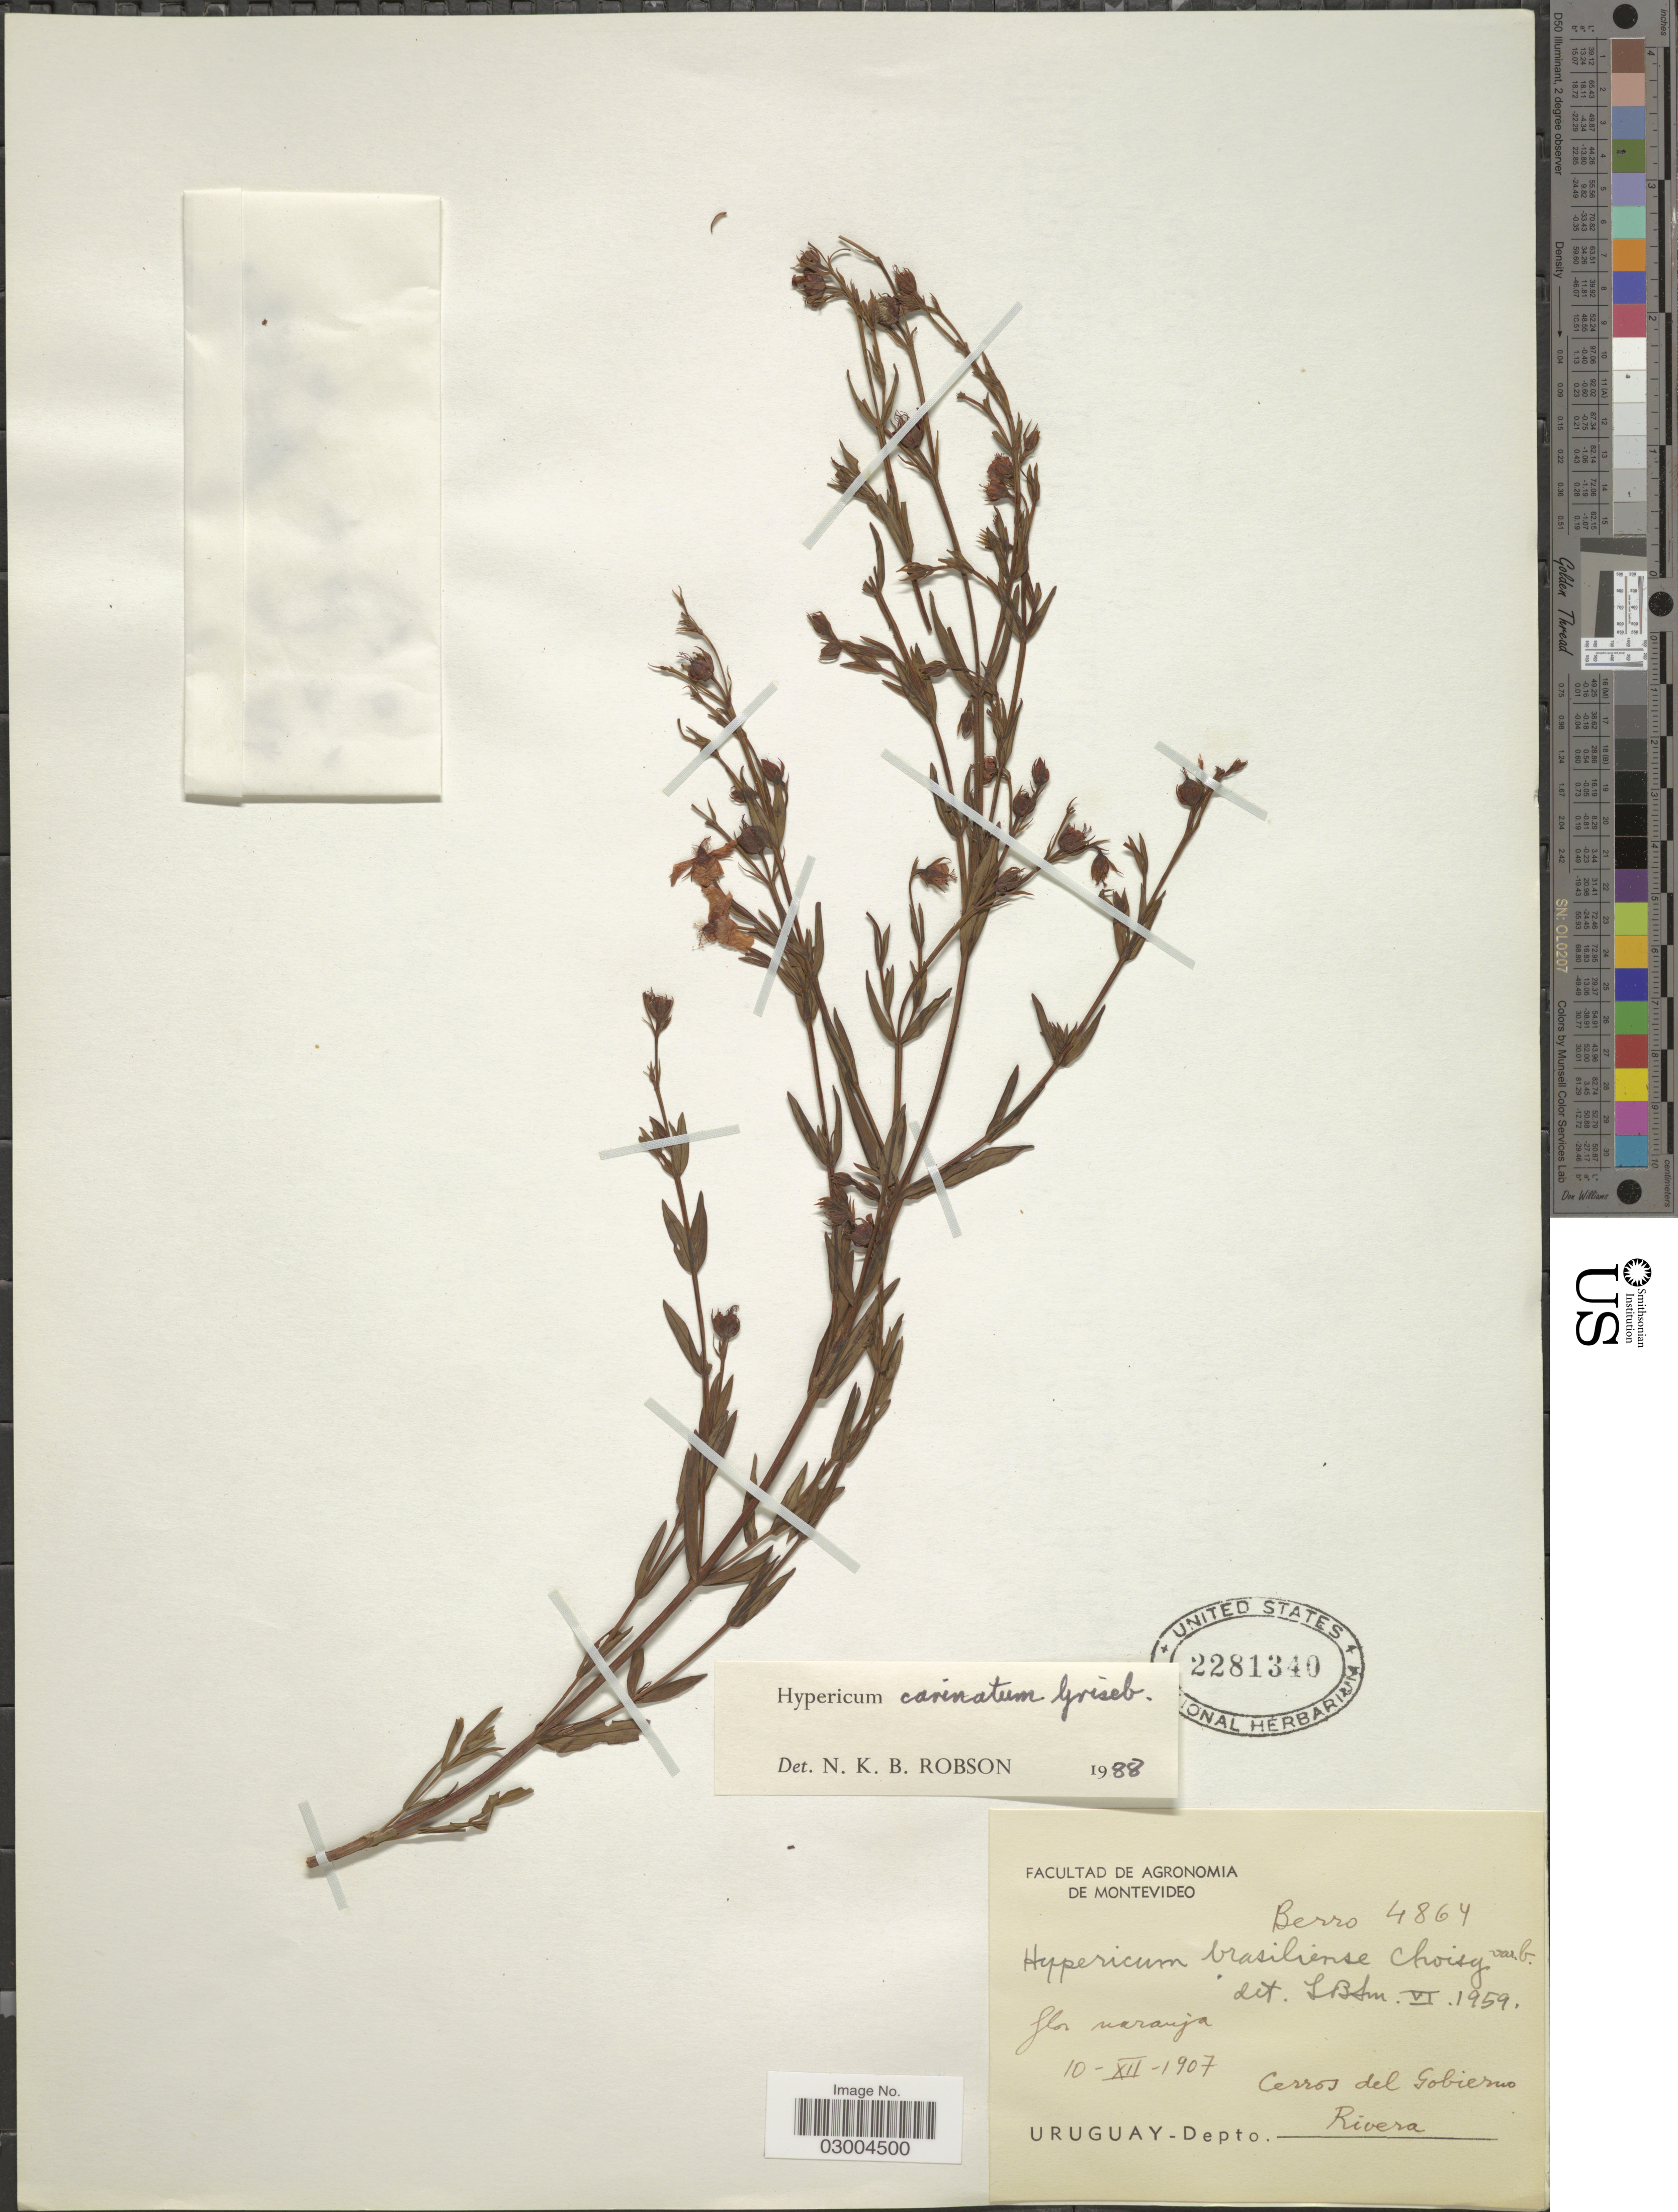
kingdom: Plantae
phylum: Tracheophyta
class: Magnoliopsida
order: Malpighiales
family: Hypericaceae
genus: Hypericum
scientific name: Hypericum carinatum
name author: Griseb.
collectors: Berro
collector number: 4864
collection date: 1907-12-10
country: Uruguay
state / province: Rivera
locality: Cerros del Gobierno. Depto. Rivera.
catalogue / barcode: US 2281340